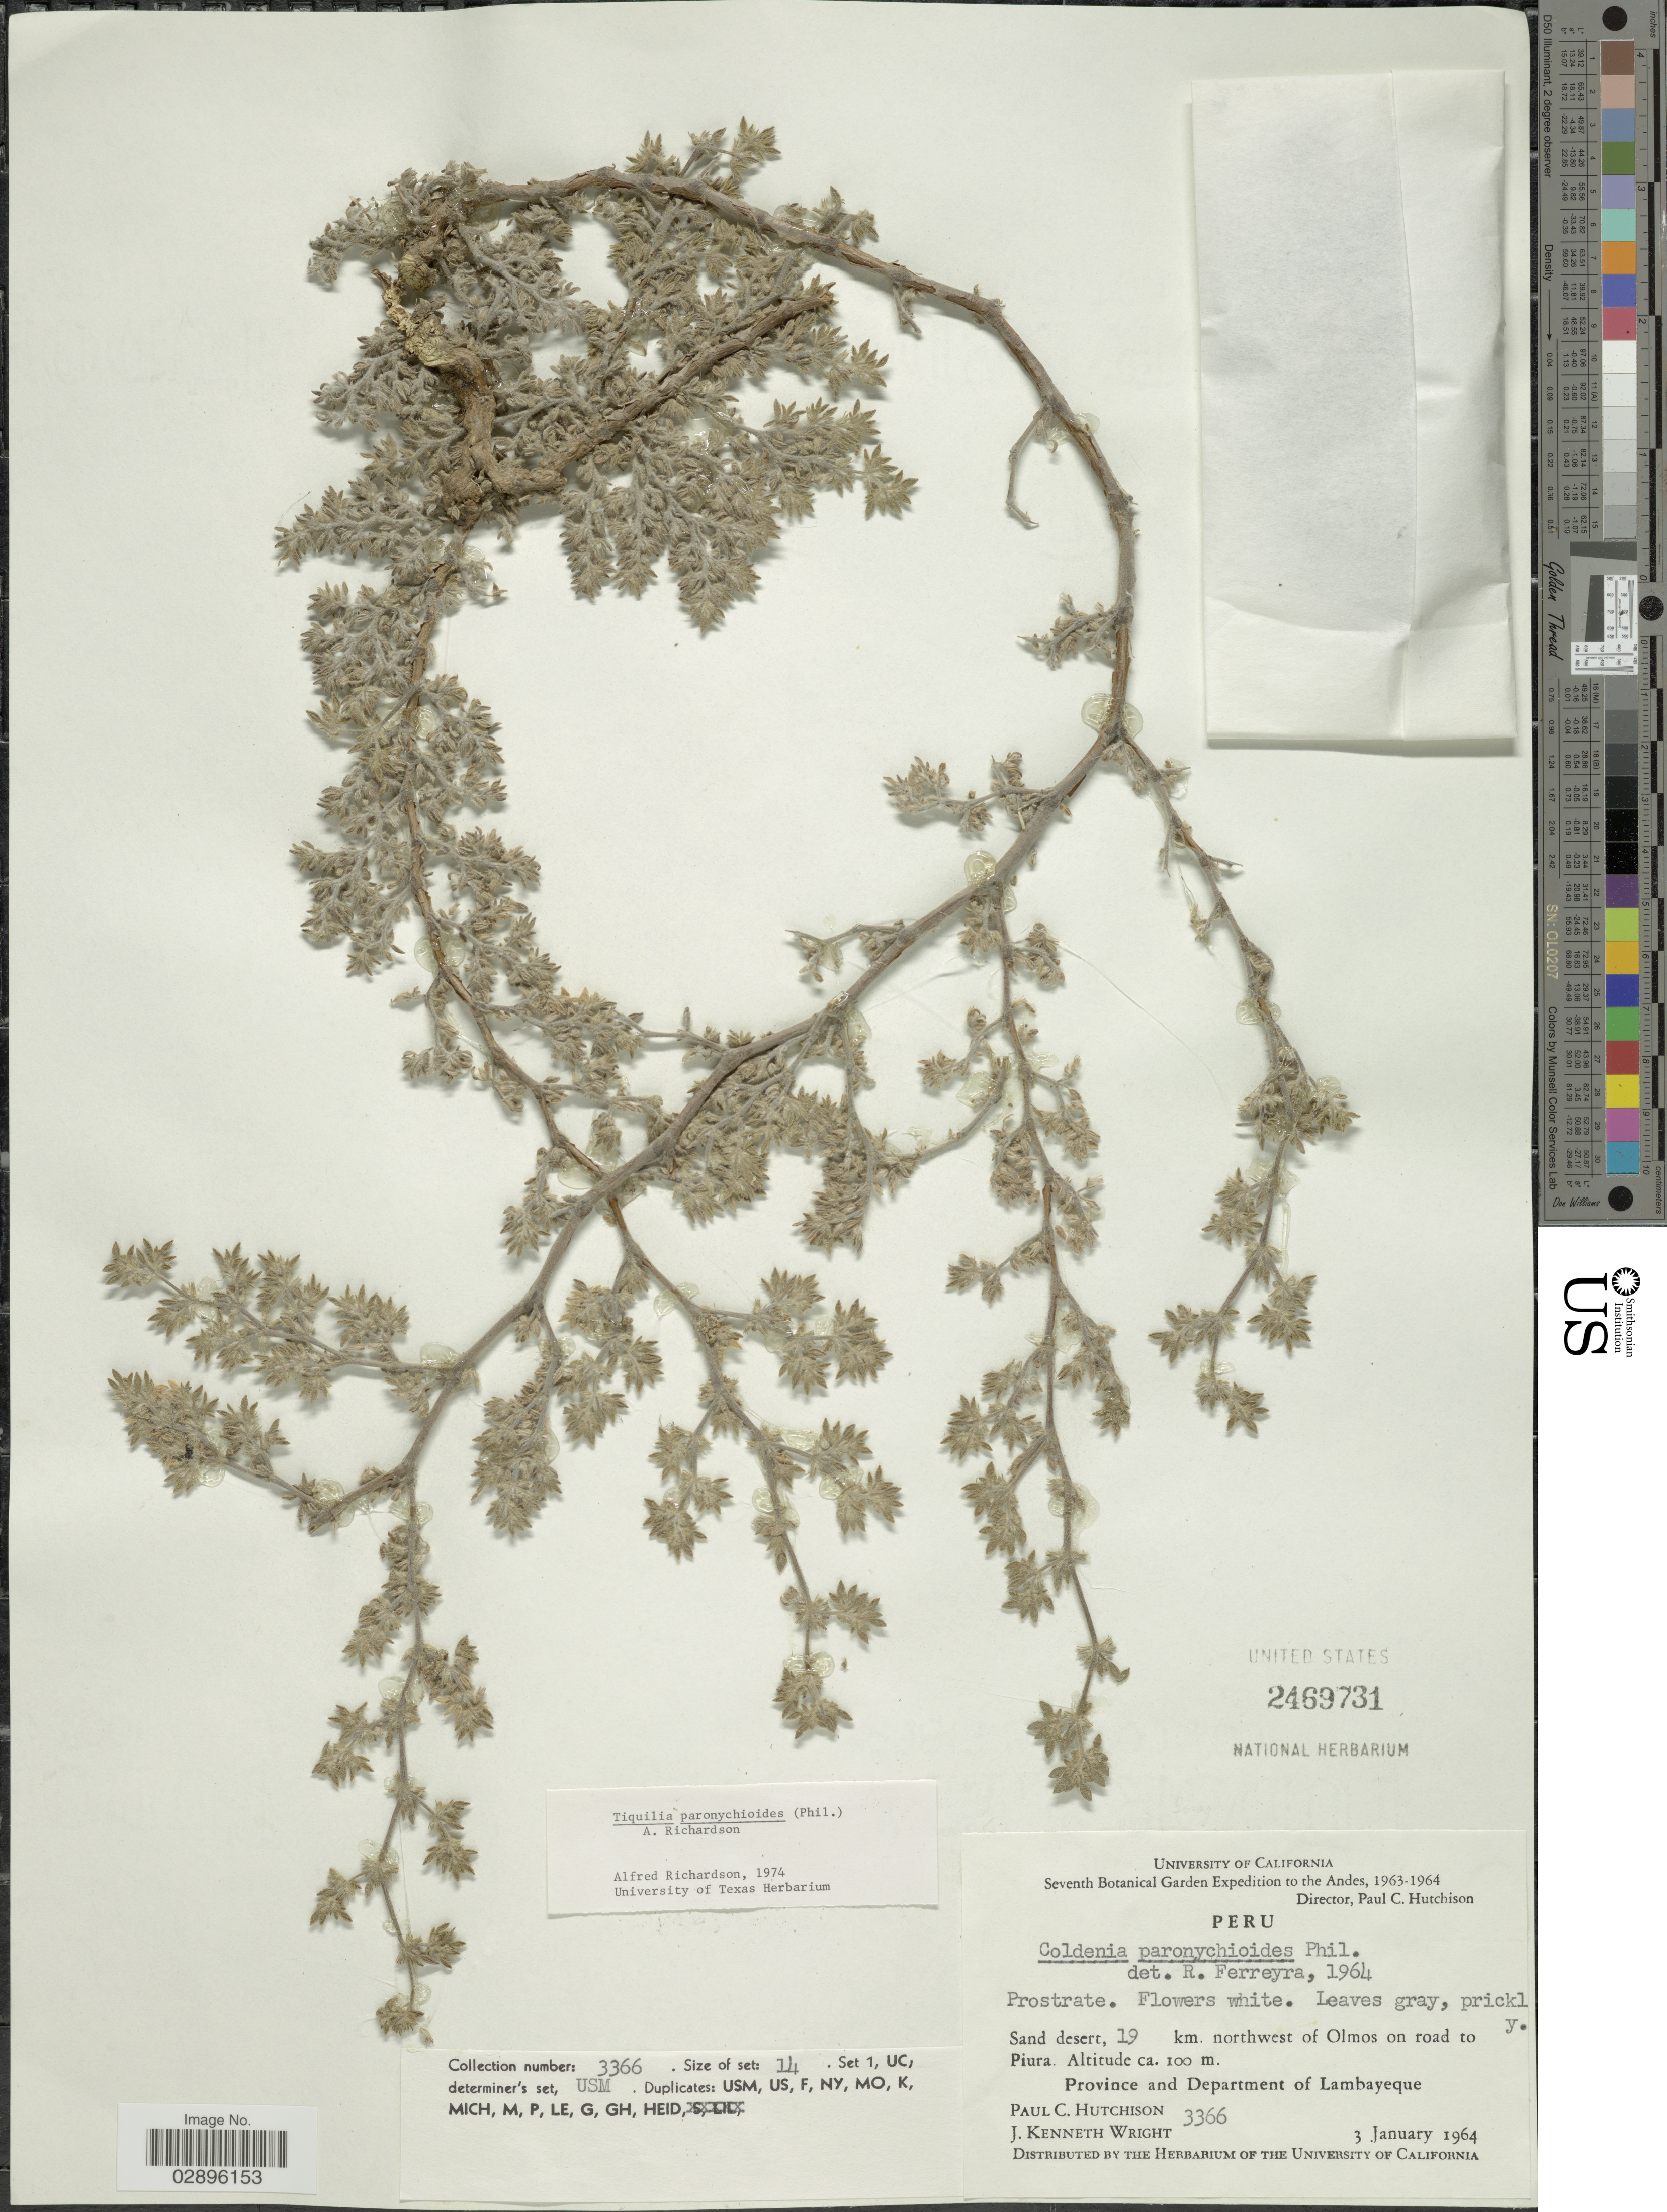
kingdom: Plantae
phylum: Tracheophyta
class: Magnoliopsida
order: Boraginales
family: Ehretiaceae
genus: Tiquilia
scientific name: Tiquilia paronychioides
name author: (Phil.) A.T. Richardson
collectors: P. C. Hutchison & J. K. Wright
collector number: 3366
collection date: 1964-01-03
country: Peru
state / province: Lambayeque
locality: Sand desert, 19 km. northwest of Olmos on road to Piura. Province and Department of Lambayeque.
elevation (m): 100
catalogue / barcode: US 2469731